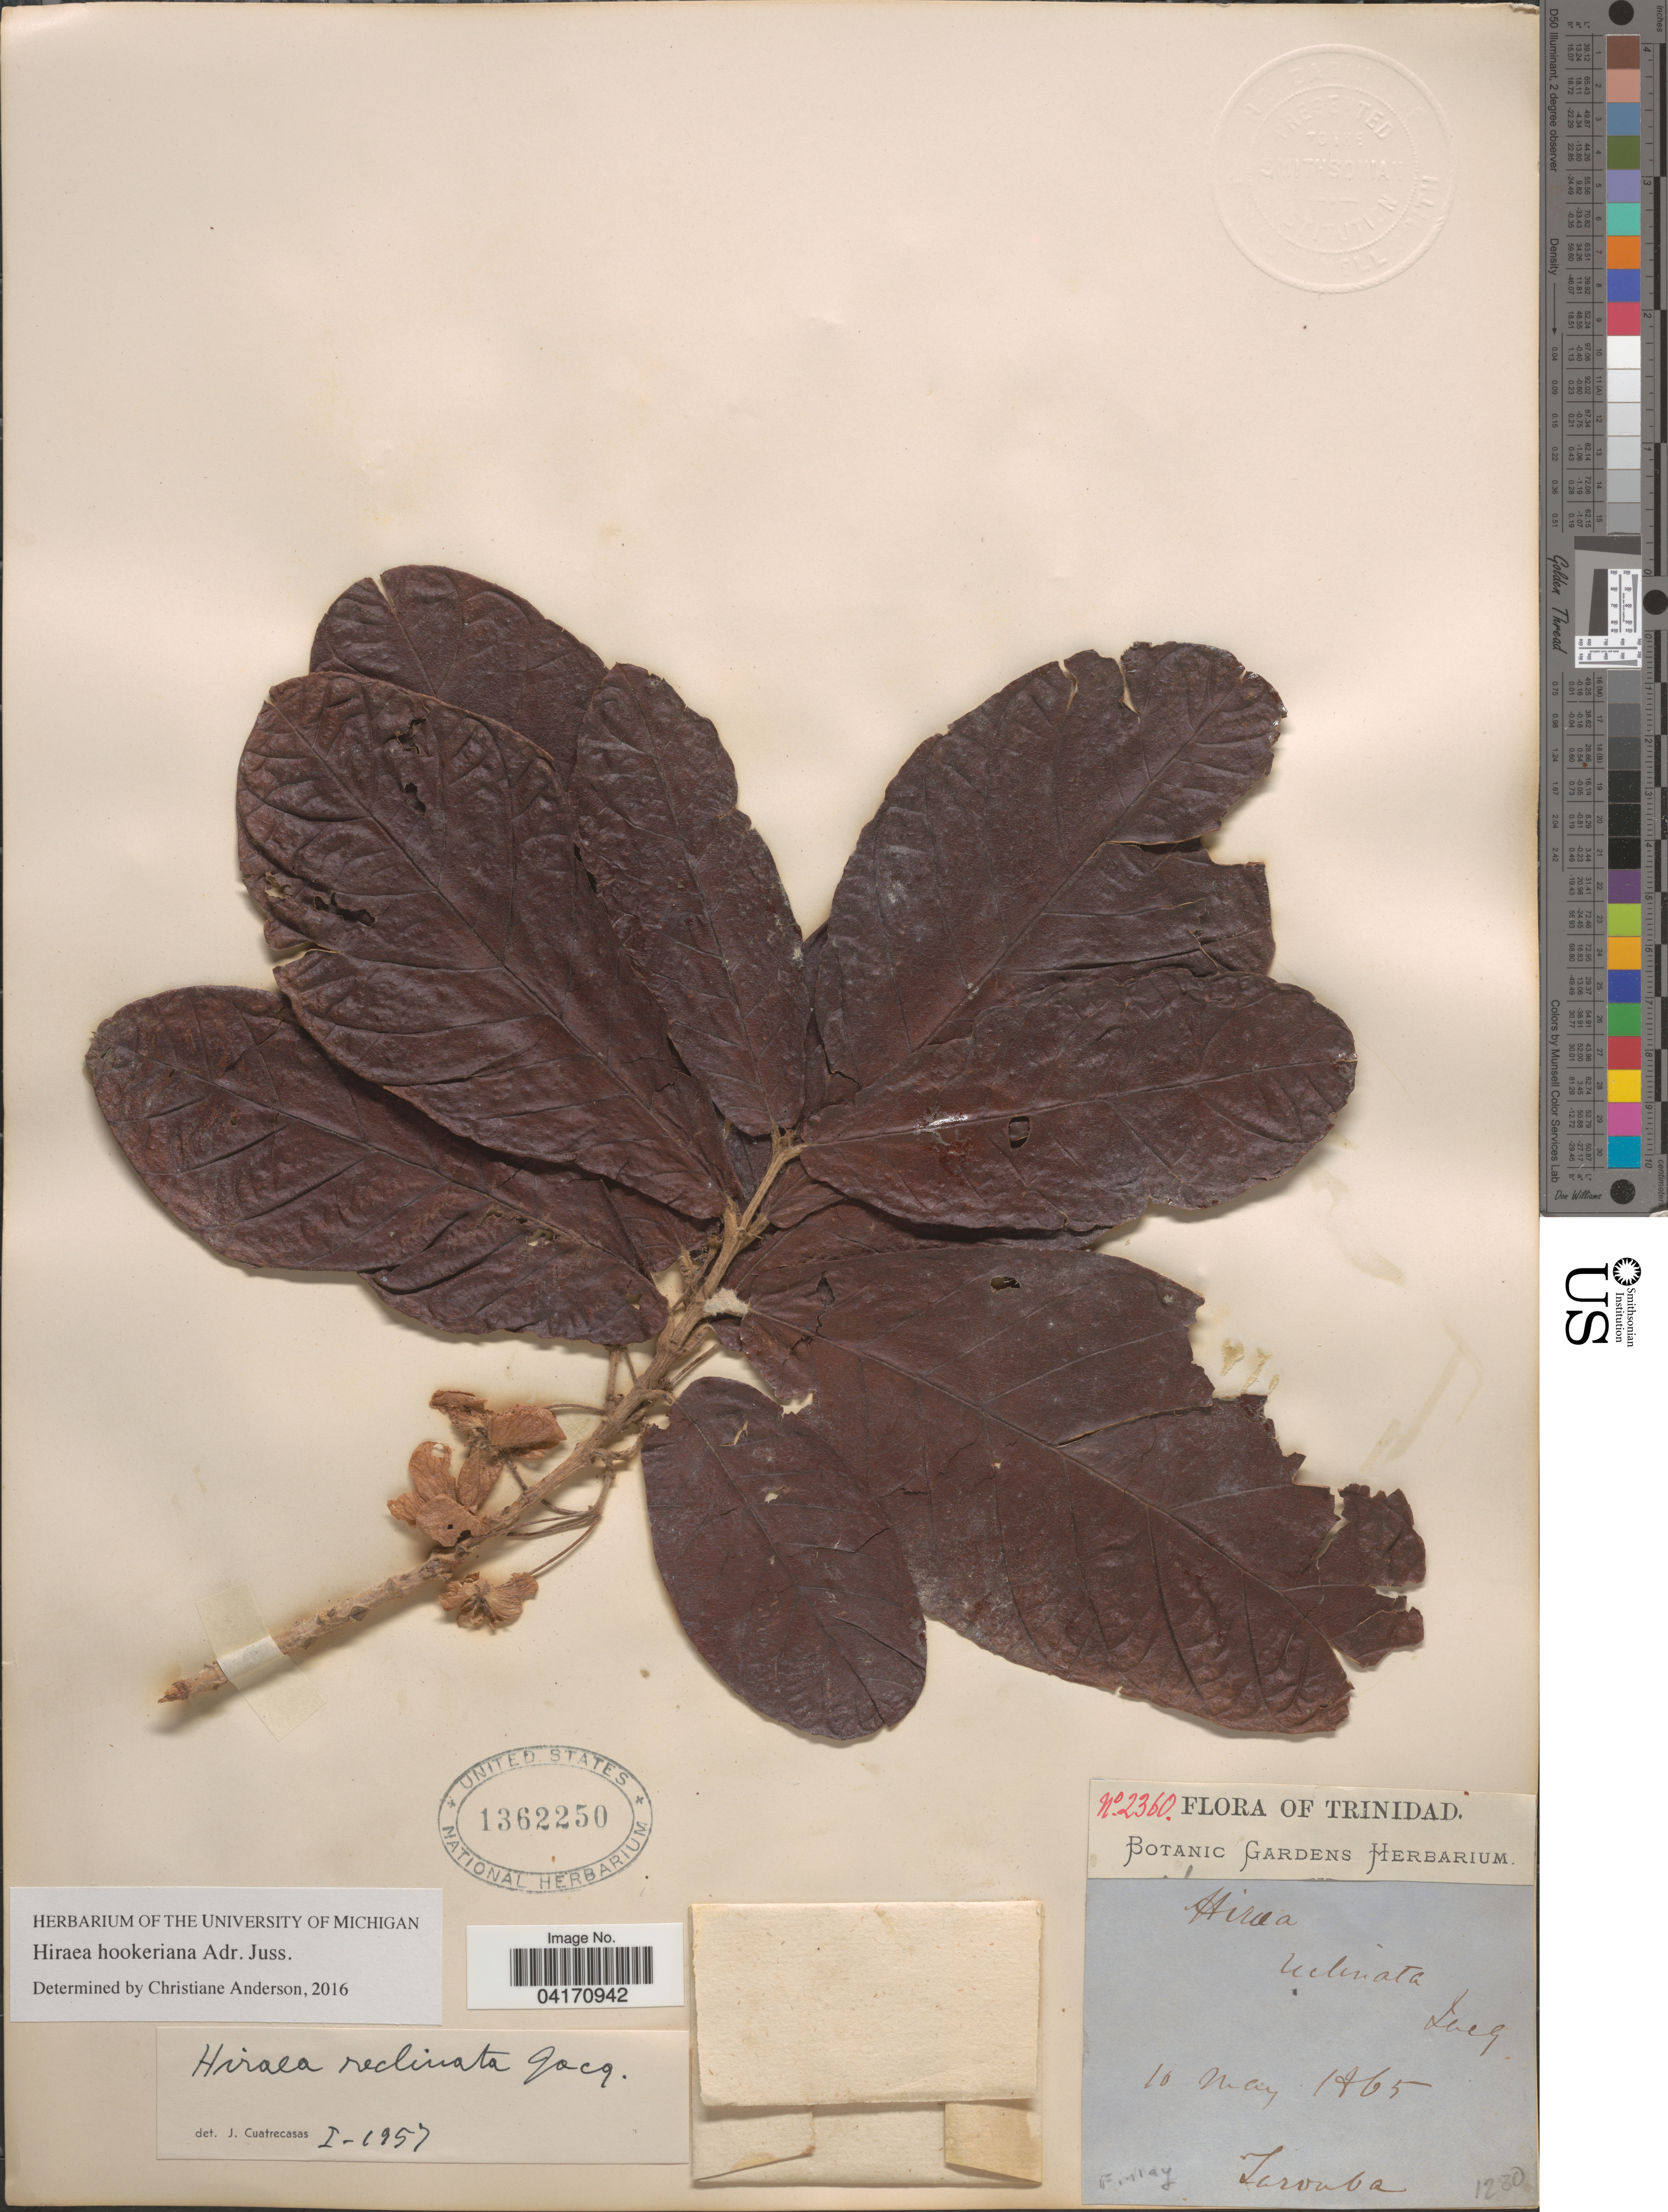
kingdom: Plantae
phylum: Tracheophyta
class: Magnoliopsida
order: Malpighiales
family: Malpighiaceae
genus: Hiraea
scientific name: Hiraea hookeriana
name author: A. Juss.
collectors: -. Finlay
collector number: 2360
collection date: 1965-05-10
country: Trinidad and Tobago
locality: Trinidad. Tarouba.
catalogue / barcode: US 1362250